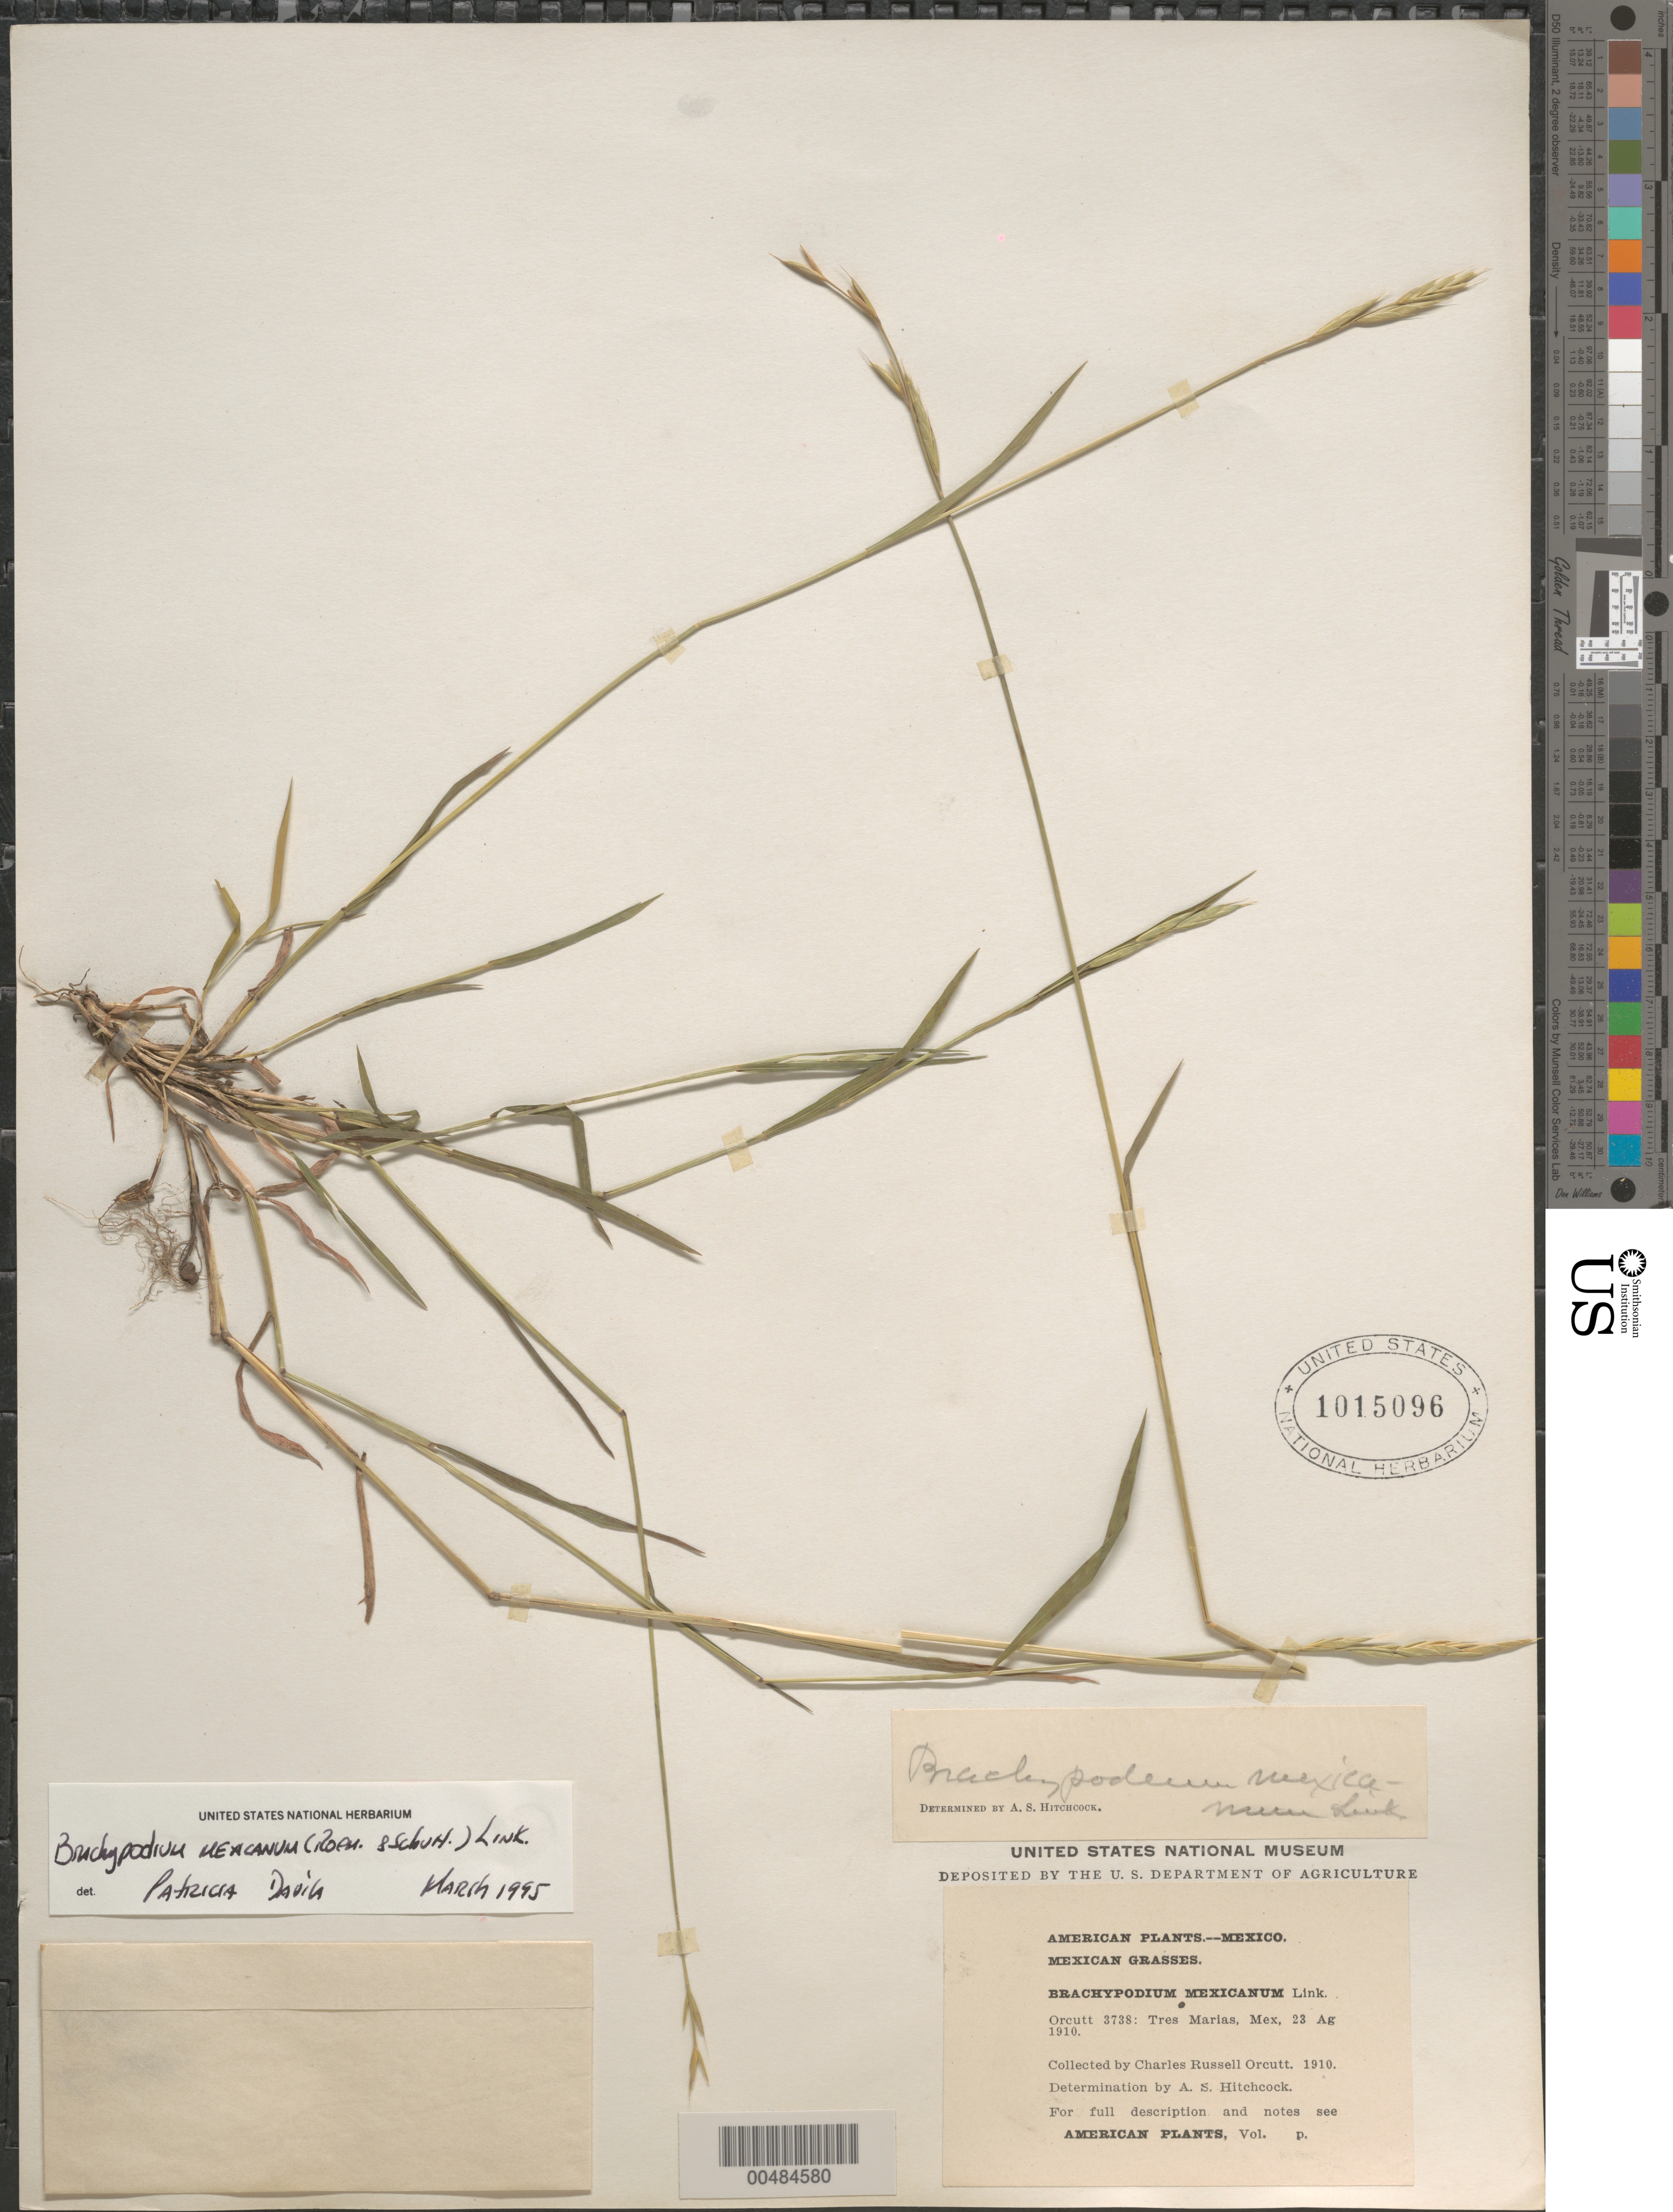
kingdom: Plantae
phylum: Tracheophyta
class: Liliopsida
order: Poales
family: Poaceae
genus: Brachypodium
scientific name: Brachypodium mexicanum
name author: (Roem. & Schult.) Link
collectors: C. R. Orcutt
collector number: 3738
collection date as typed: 23 Aug 1910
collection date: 1910-08-23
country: Mexico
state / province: México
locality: Tres Marias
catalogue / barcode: US 1015096